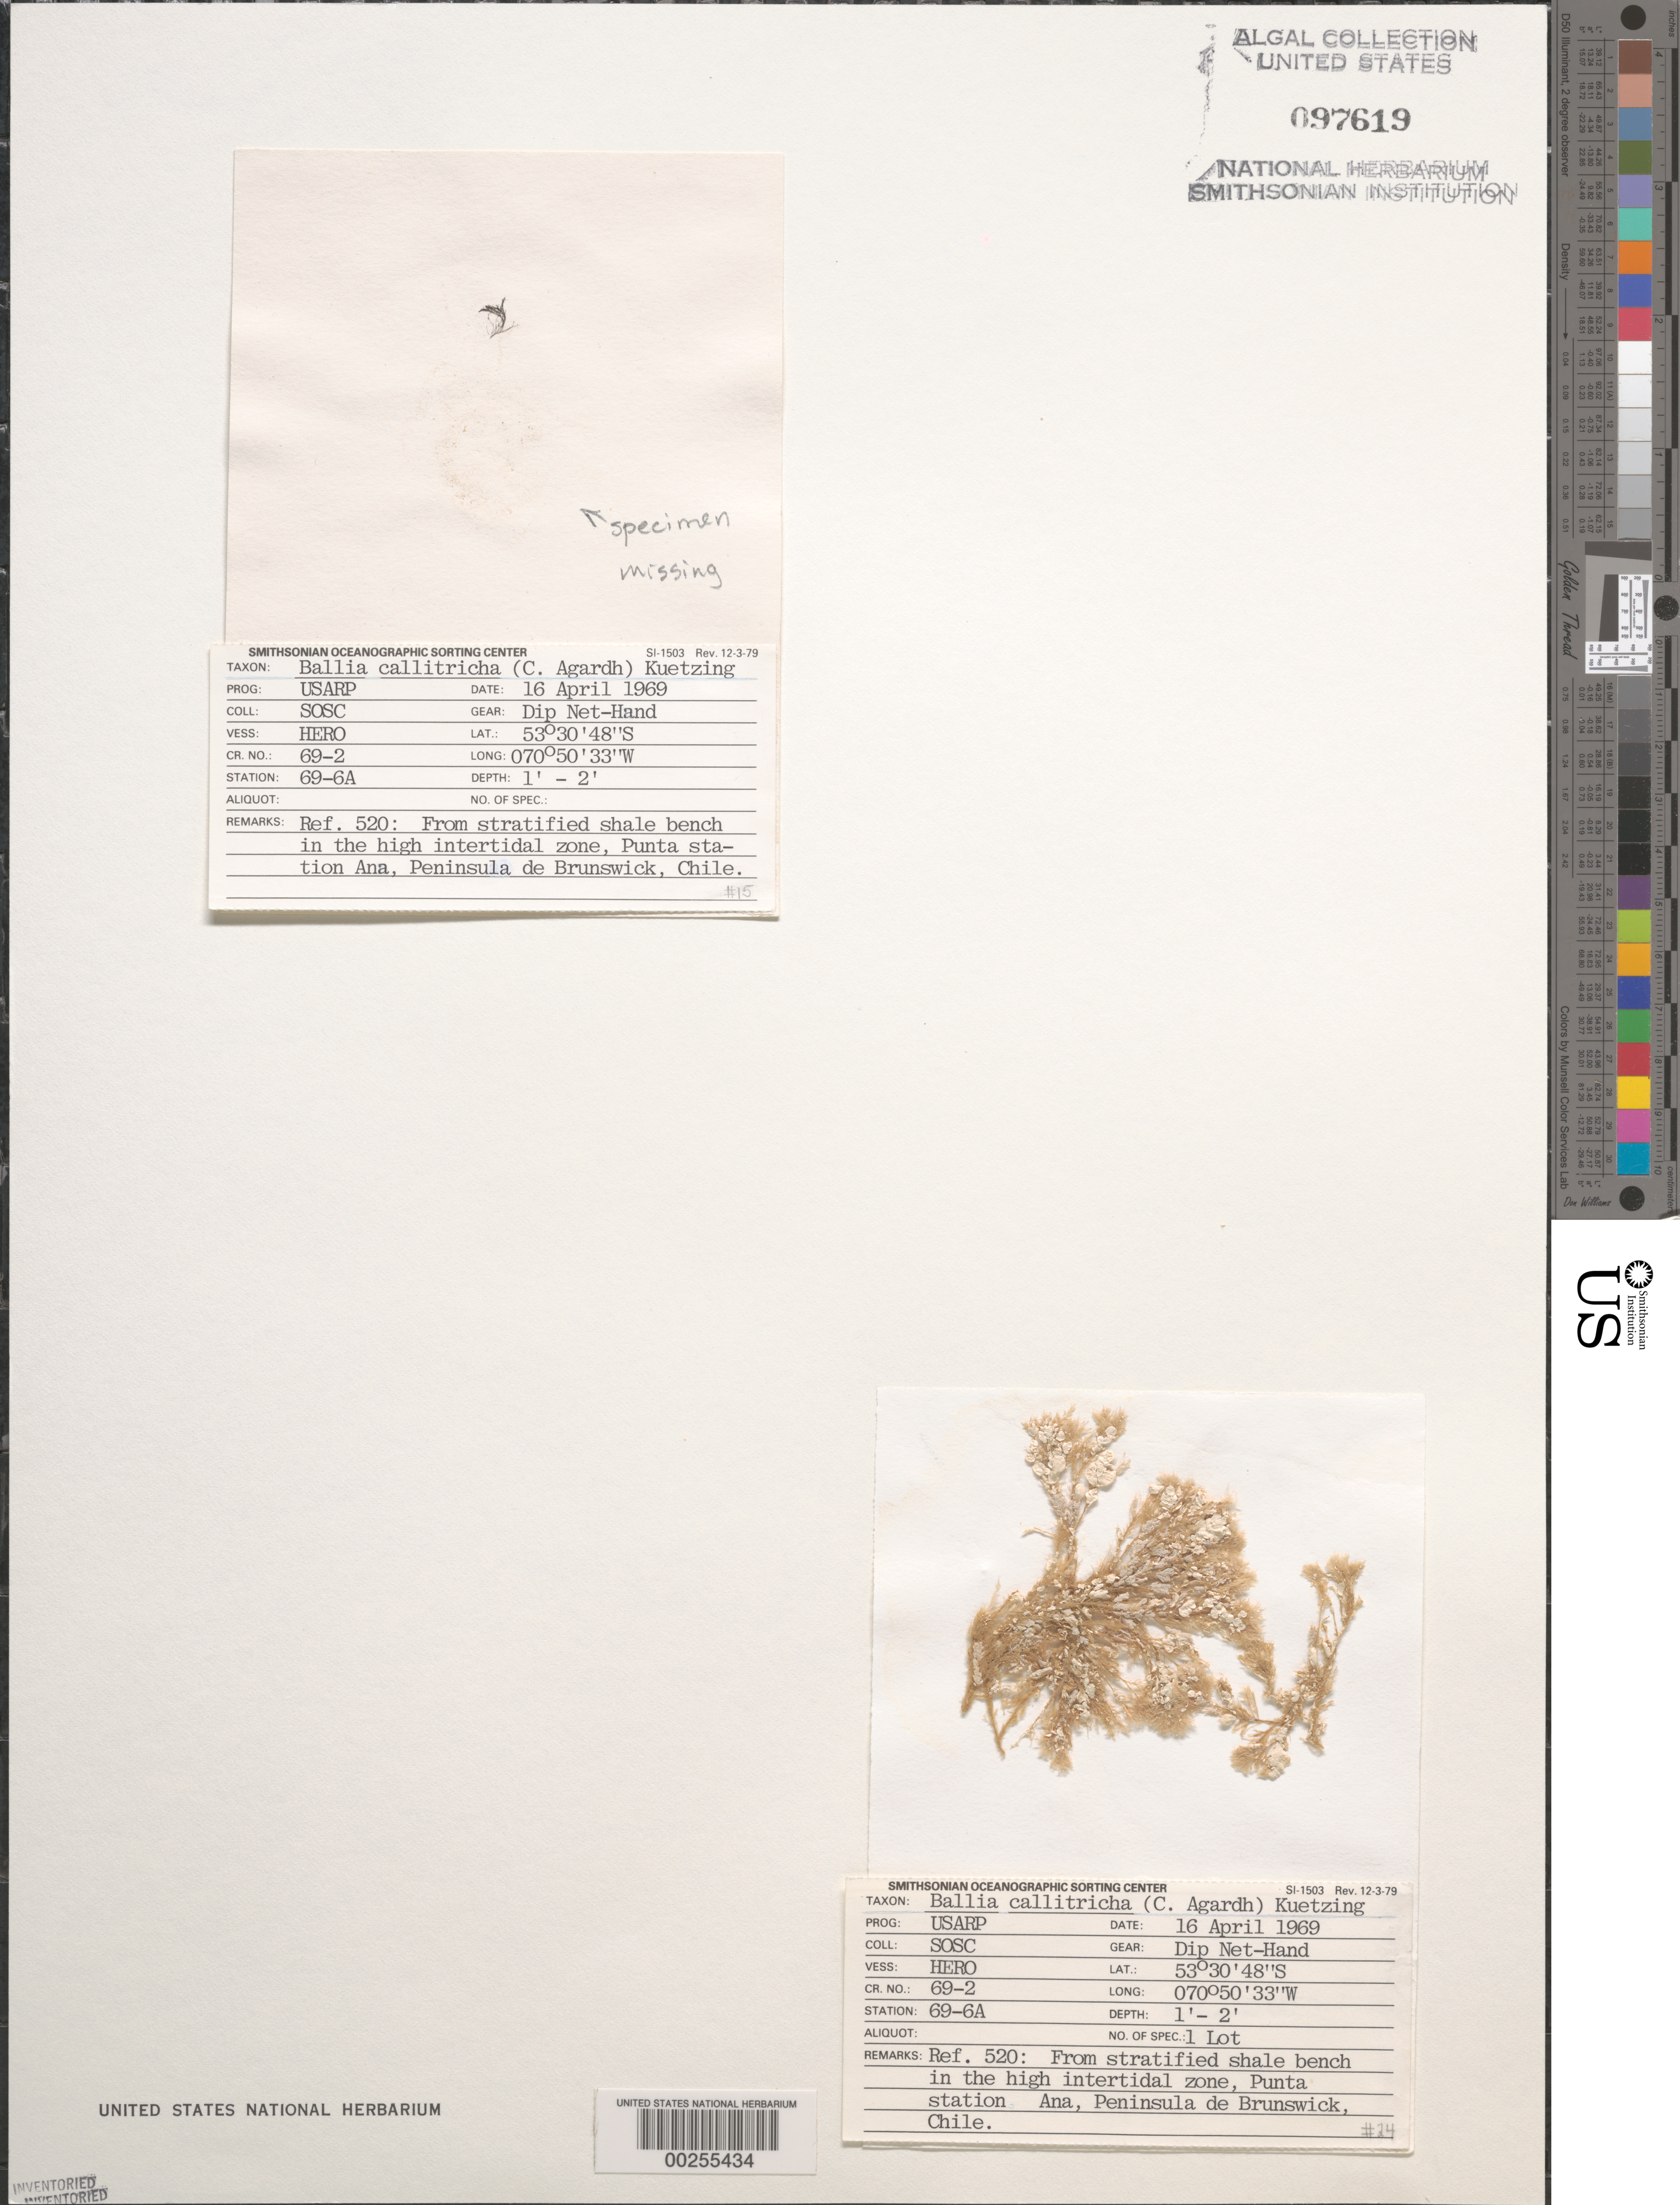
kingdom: Plantae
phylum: Rhodophyta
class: Florideophyceae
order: Balliales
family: Balliaceae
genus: Ballia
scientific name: Ballia callitricha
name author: (C. Agardh) Kützing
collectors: SOSC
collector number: Station 69-6a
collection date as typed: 16 Apr 1969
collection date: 1969-04-16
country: Chile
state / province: Magallanes y de la Antártica Chilena (XII)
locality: Peninsula de brunswick, punta station ana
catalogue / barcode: US 97619